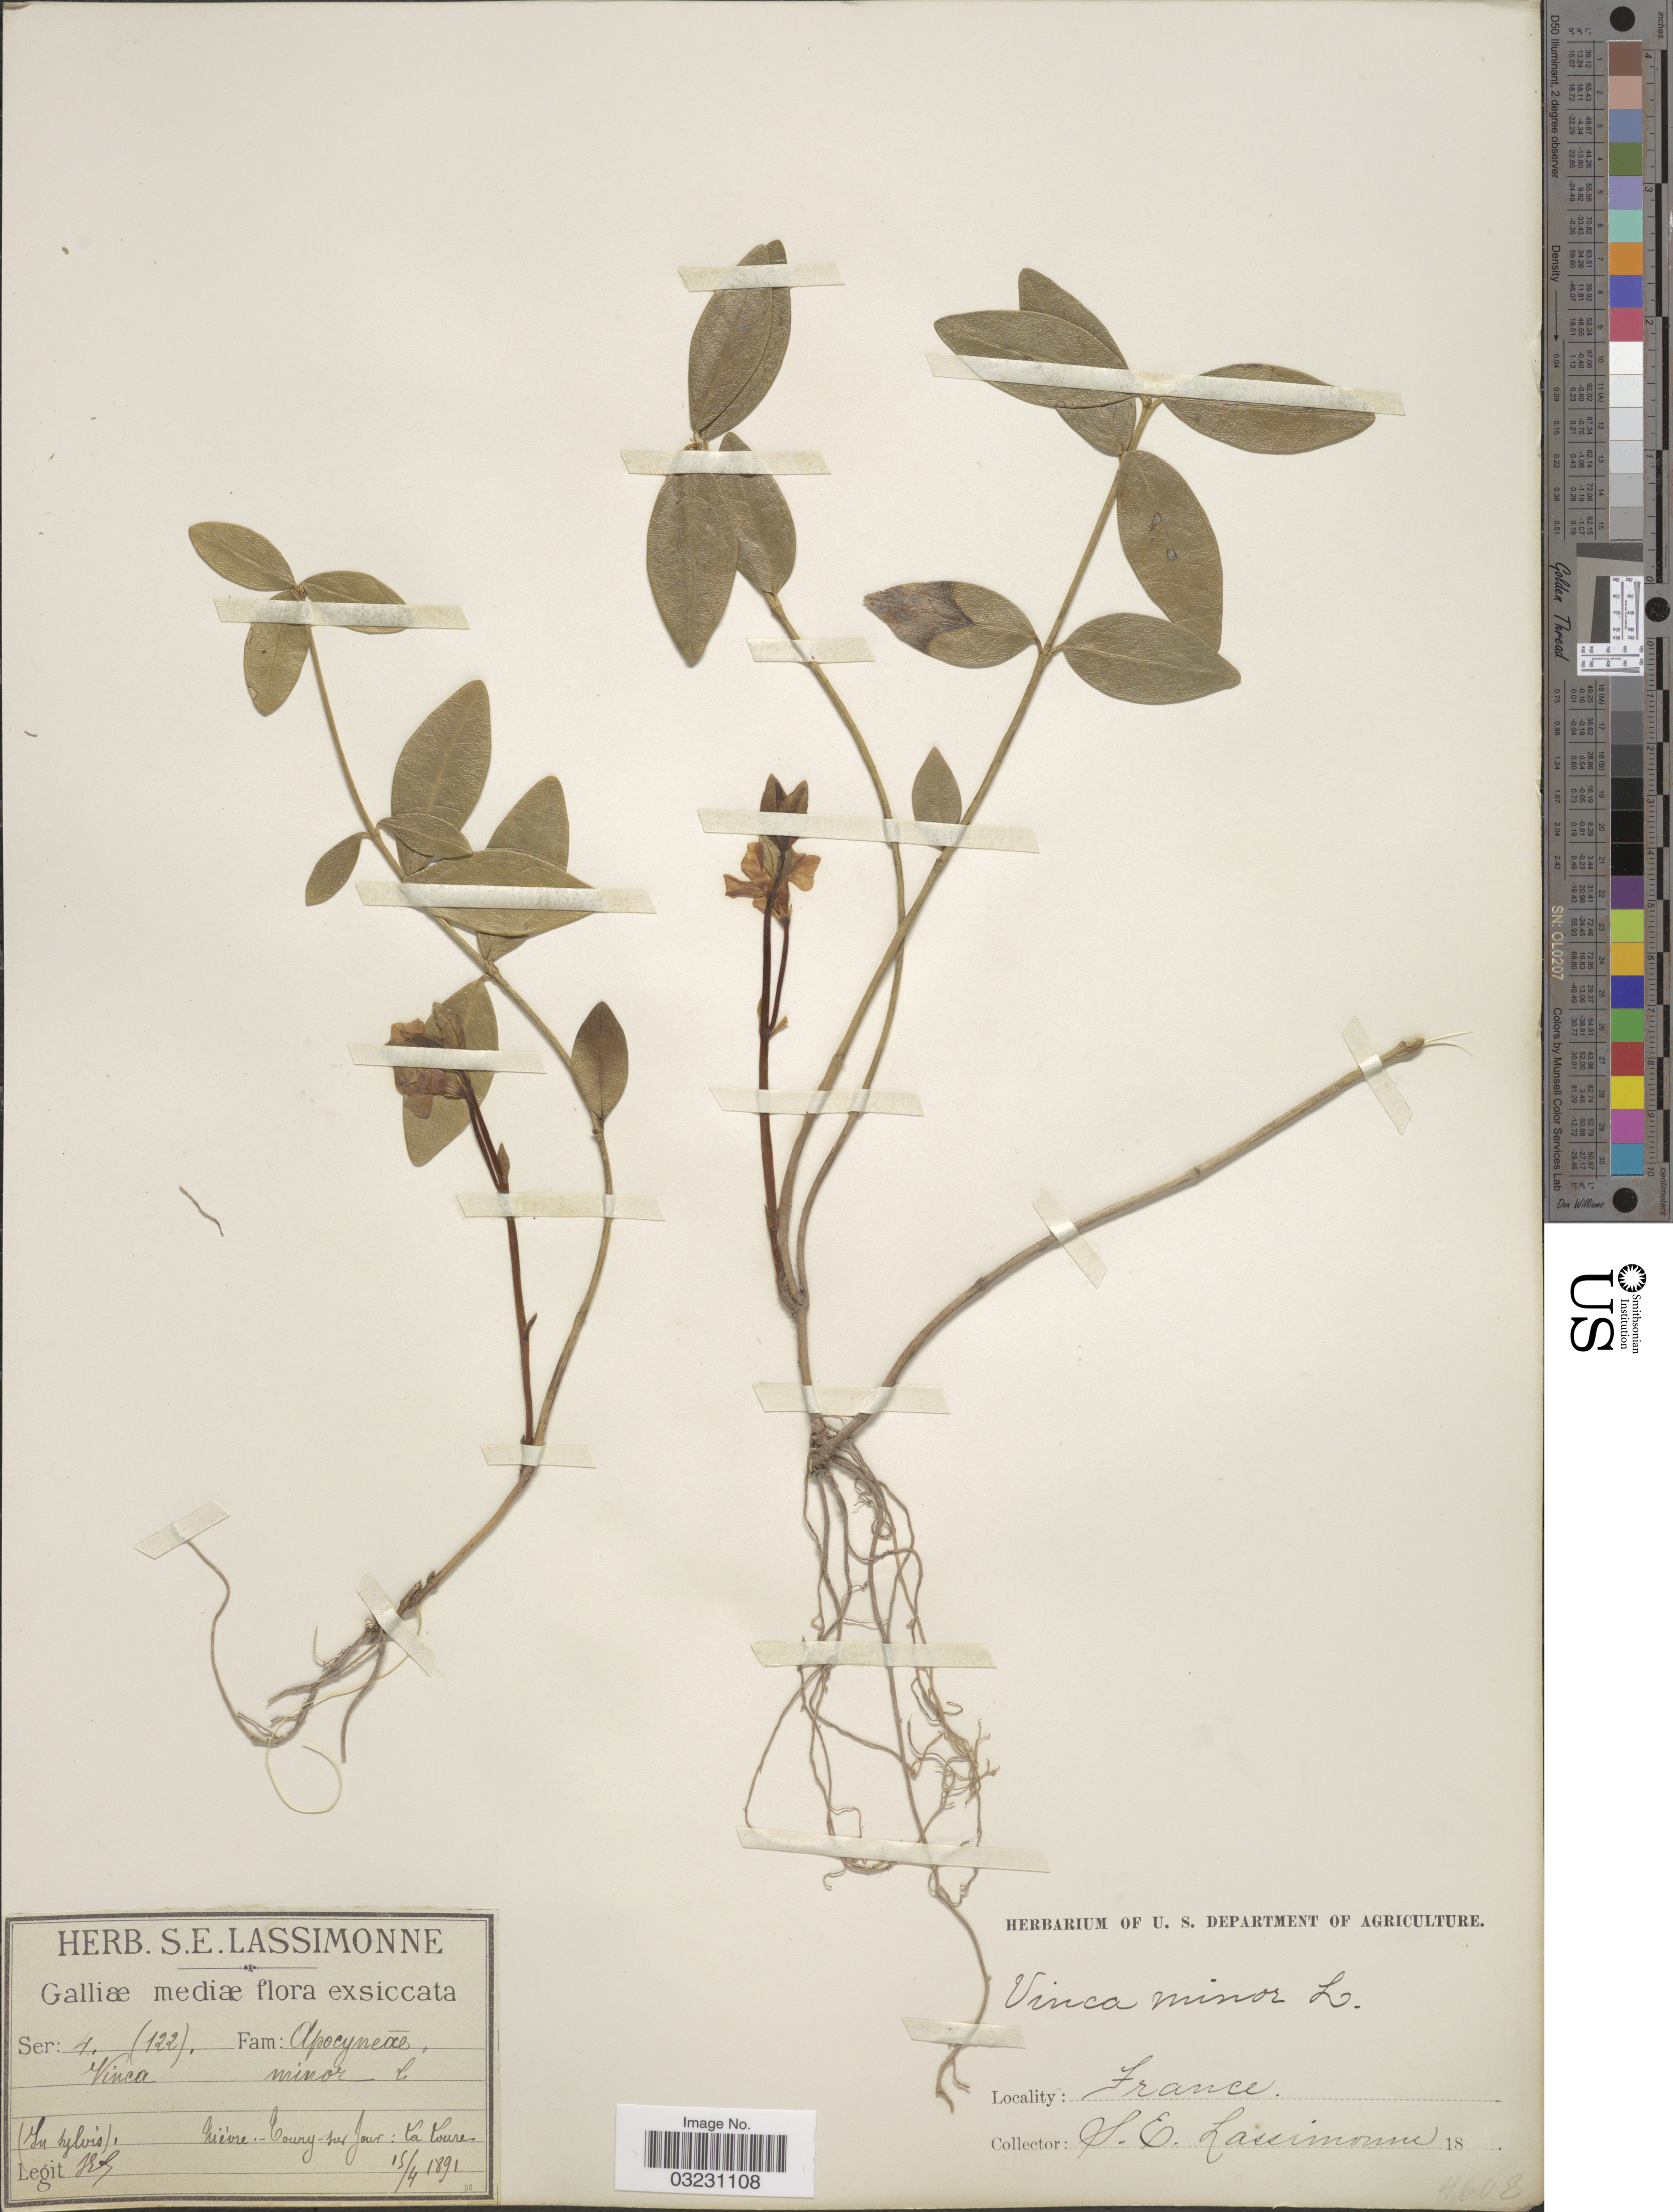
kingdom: Plantae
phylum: Tracheophyta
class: Magnoliopsida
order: Gentianales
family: Apocynaceae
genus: Vinca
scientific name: Vinca minor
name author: L.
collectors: S. Lassimonne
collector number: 4. (122)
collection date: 1891-04-15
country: France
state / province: Bourgogne-Franche-Comté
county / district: Nièvre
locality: Galliæ mediæ. Niévre. - Coury sur Jour: La Loure.